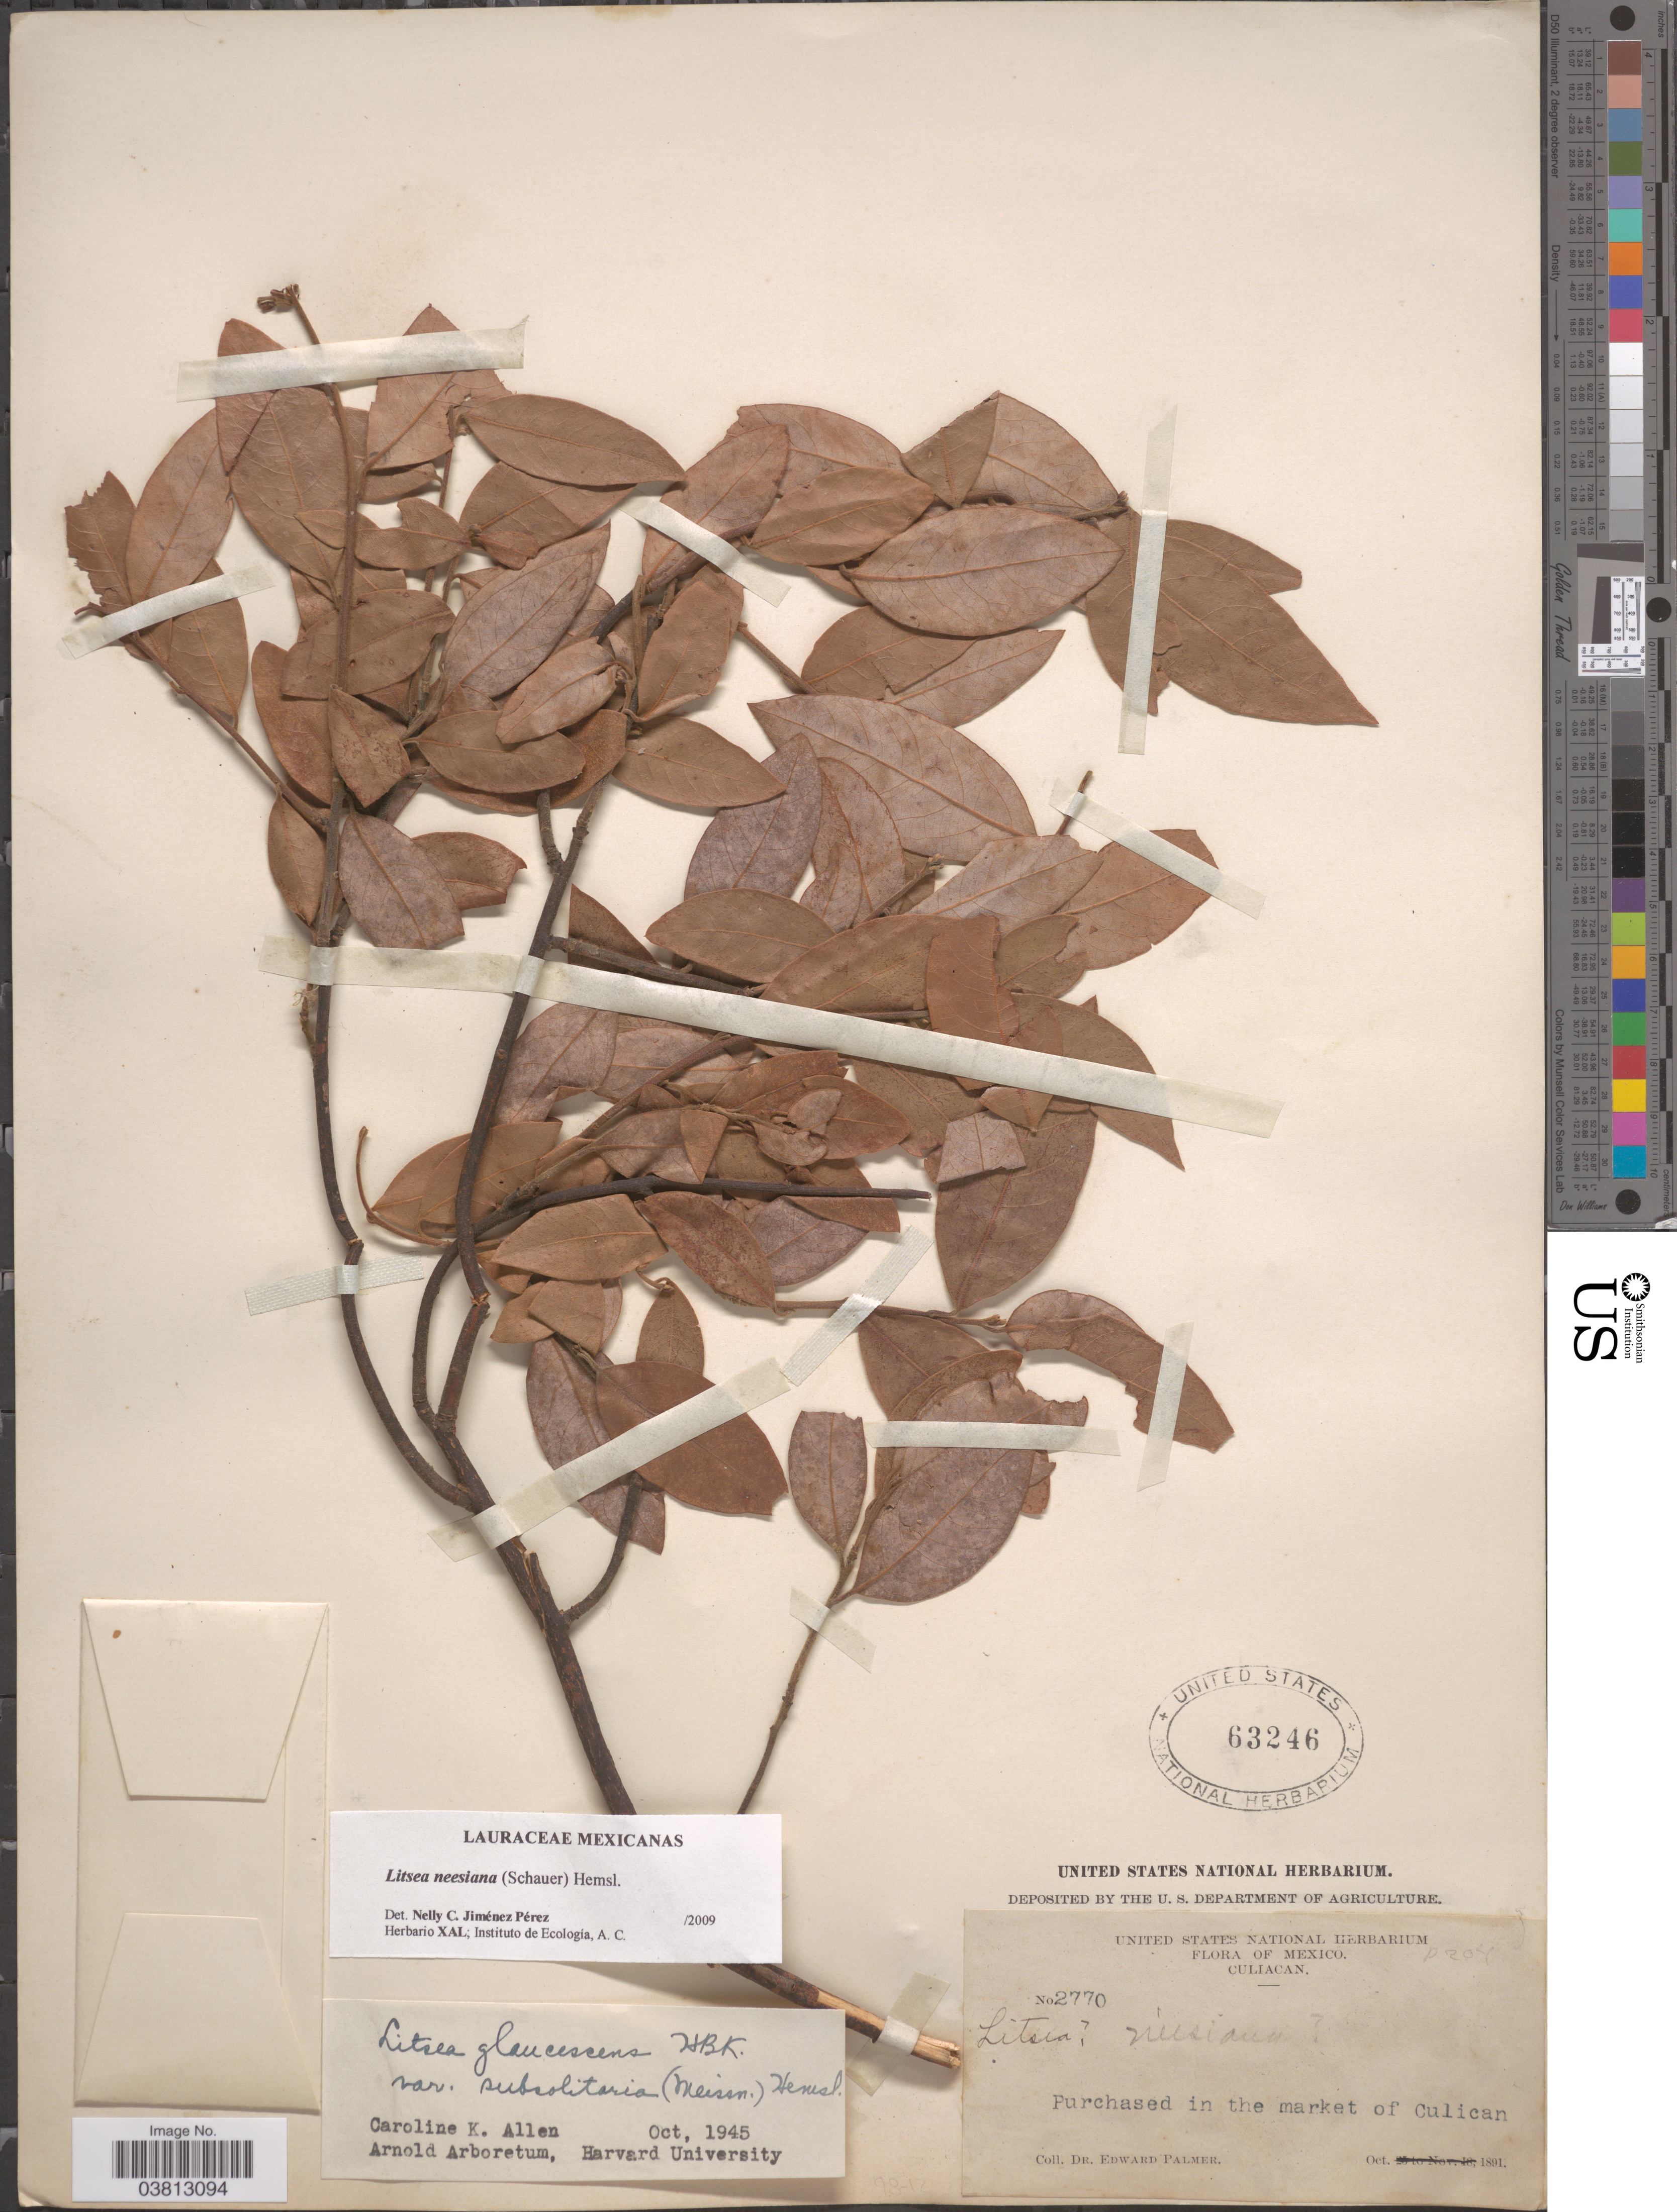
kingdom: Plantae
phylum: Tracheophyta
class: Magnoliopsida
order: Laurales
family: Lauraceae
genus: Litsea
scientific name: Litsea neesiana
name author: (S. Schauer) Hemsl.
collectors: E. Palmer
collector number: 2770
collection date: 1891-10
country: Mexico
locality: Culiacan. Purchased in the market of Culican.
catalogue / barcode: US 63246